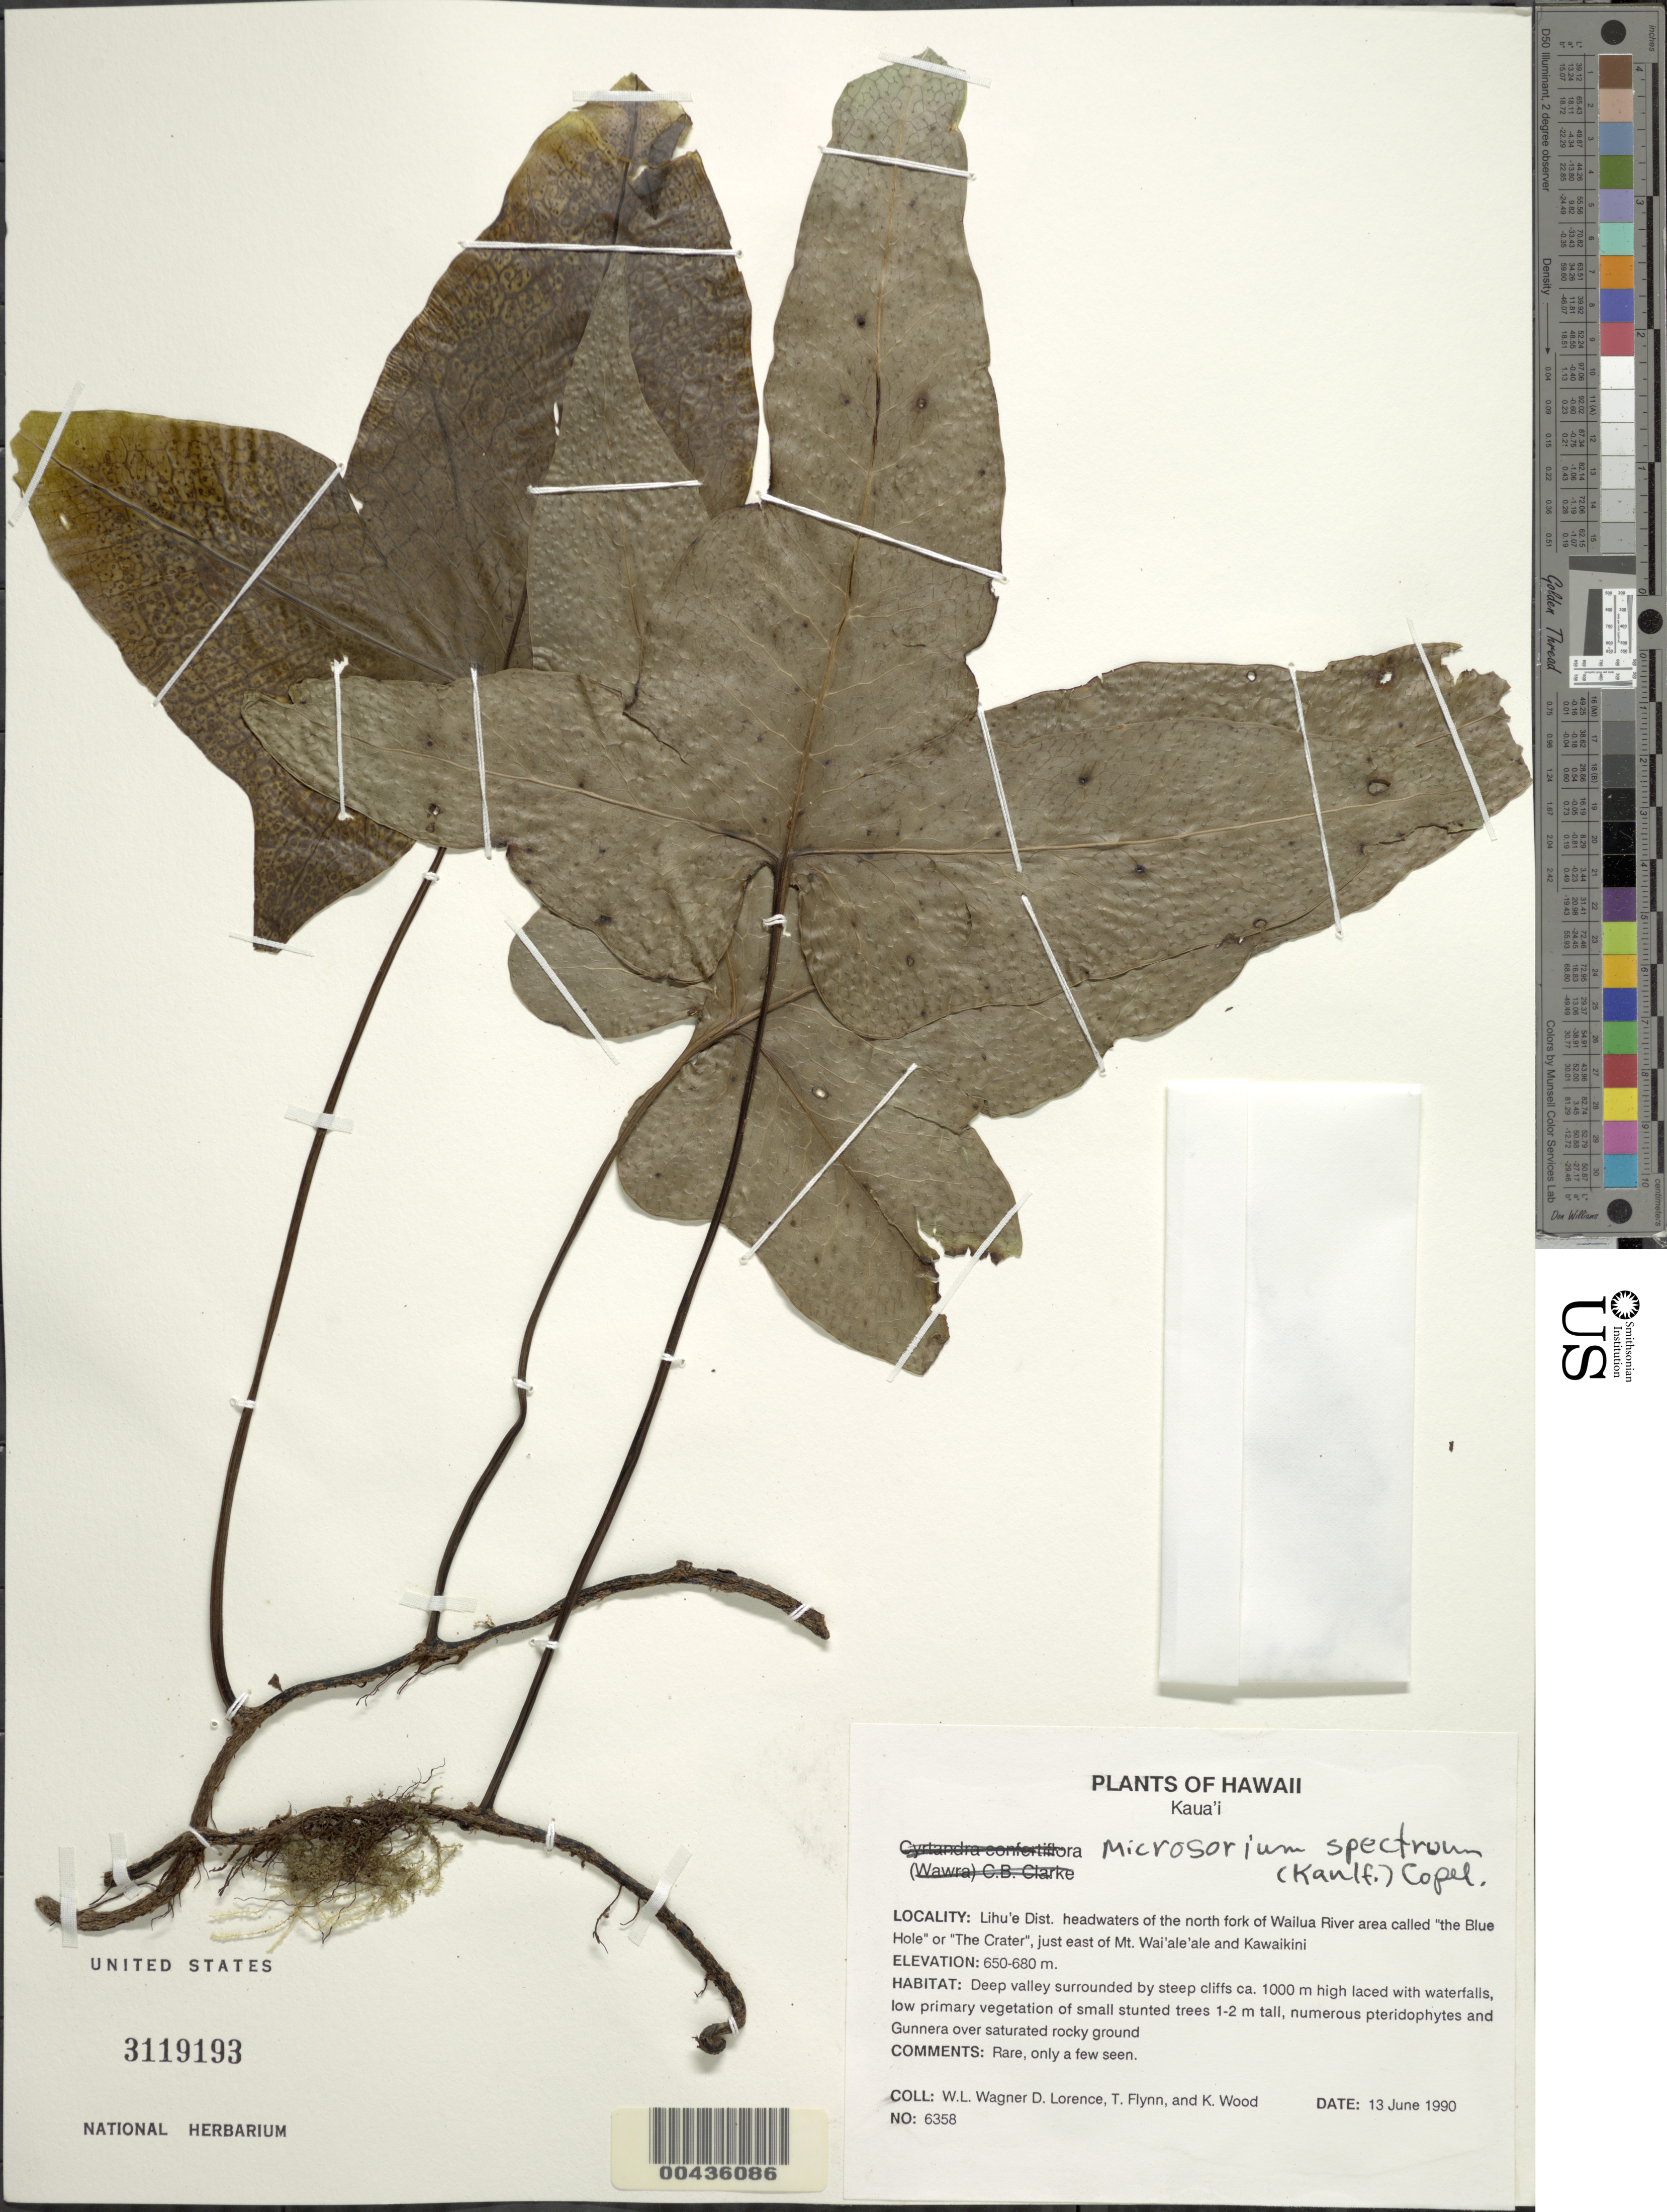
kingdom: Plantae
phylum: Tracheophyta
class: Polypodiopsida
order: Polypodiales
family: Polypodiaceae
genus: Microsorum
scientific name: Microsorum spectrum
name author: (Kaulf.) Copel.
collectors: W. L. Wagner, D. Lorence, T. W. Flynn & K. Wood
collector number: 6358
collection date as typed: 13 Jun 1990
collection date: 1990-06-13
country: United States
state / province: Hawaii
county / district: Kauai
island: Kaua'i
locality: Lihue Dist. hdwtrs of N fork of Wailua River area called the Blue Hole or The Crater, just E of Mt. Wai'ale'ale & ...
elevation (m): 650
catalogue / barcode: US 3119193